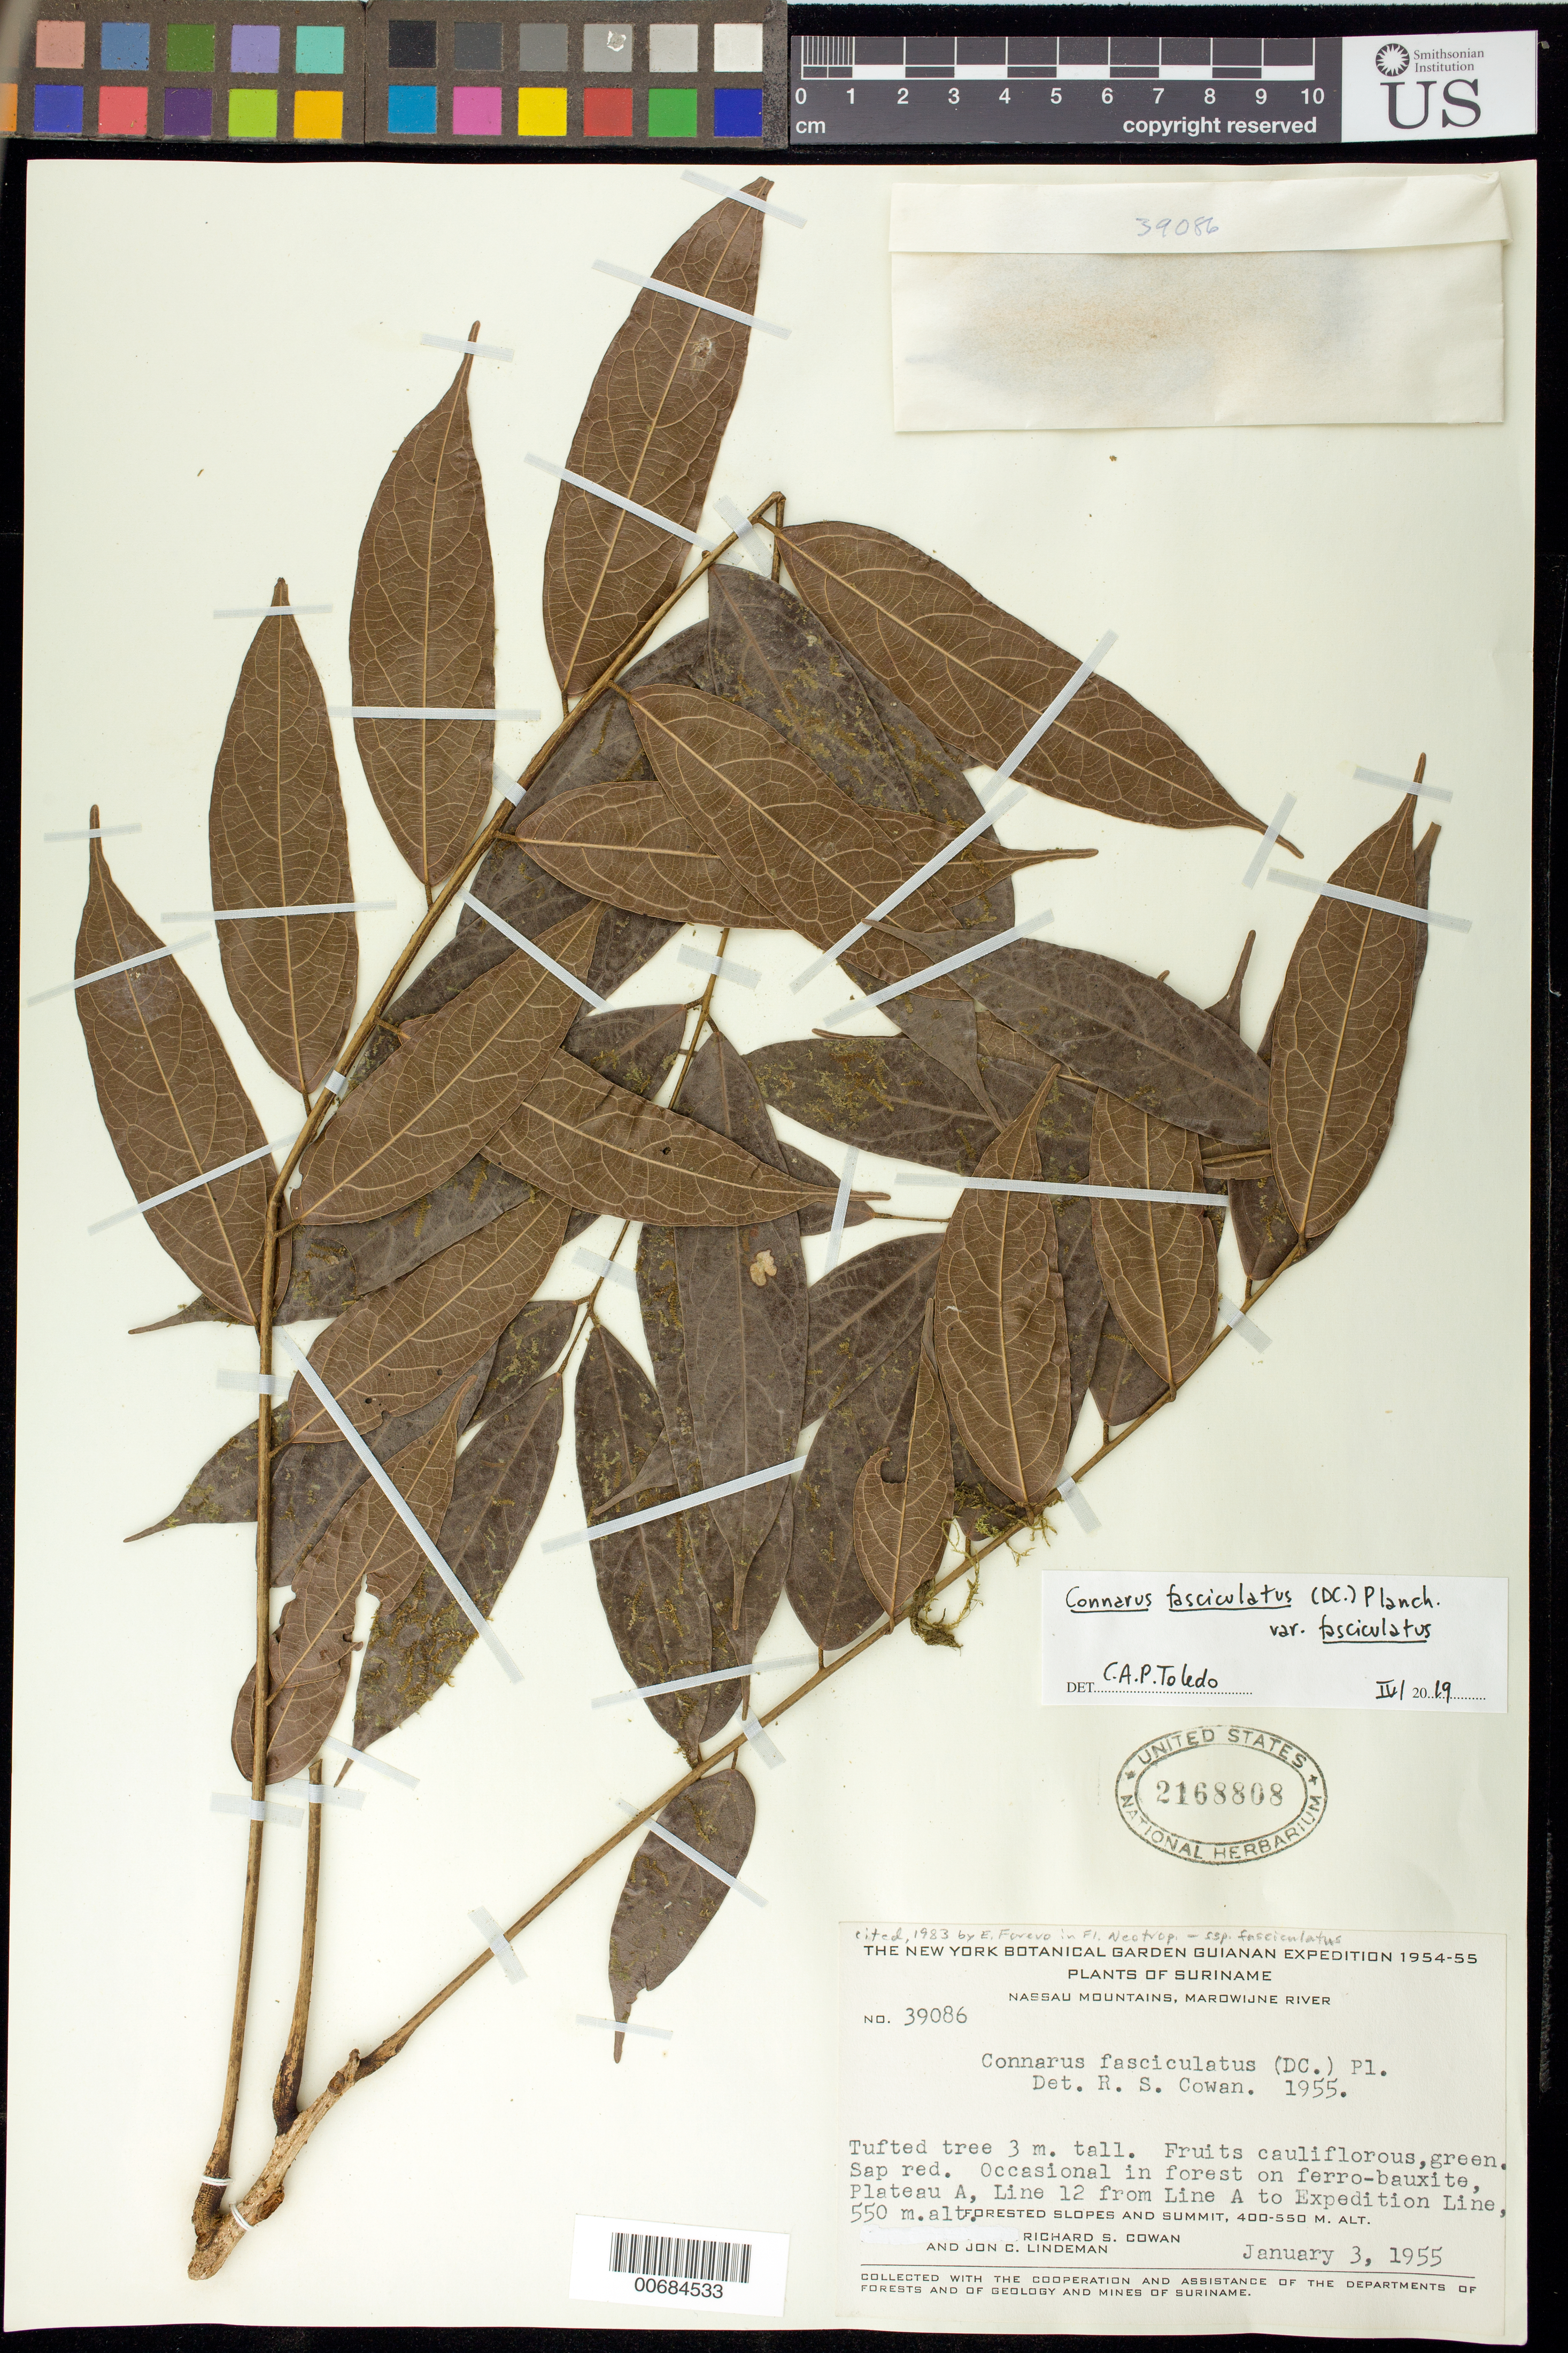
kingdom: Plantae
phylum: Tracheophyta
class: Magnoliopsida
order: Oxalidales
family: Connaraceae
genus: Connarus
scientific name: Connarus fasciculatus subsp. fasciculatus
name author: (DC.) Planch.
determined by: Toledo, Cassio Augusto Patrocinio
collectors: R. S. Cowan & J. C. Lindeman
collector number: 39086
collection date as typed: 3-Jan-55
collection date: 1955-01-03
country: Suriname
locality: Nassau Mts., Marowijne R., Plateau A, line 12 from Line a to expedition line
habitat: Forest on ferro-bauxite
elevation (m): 550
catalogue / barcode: US 2168808